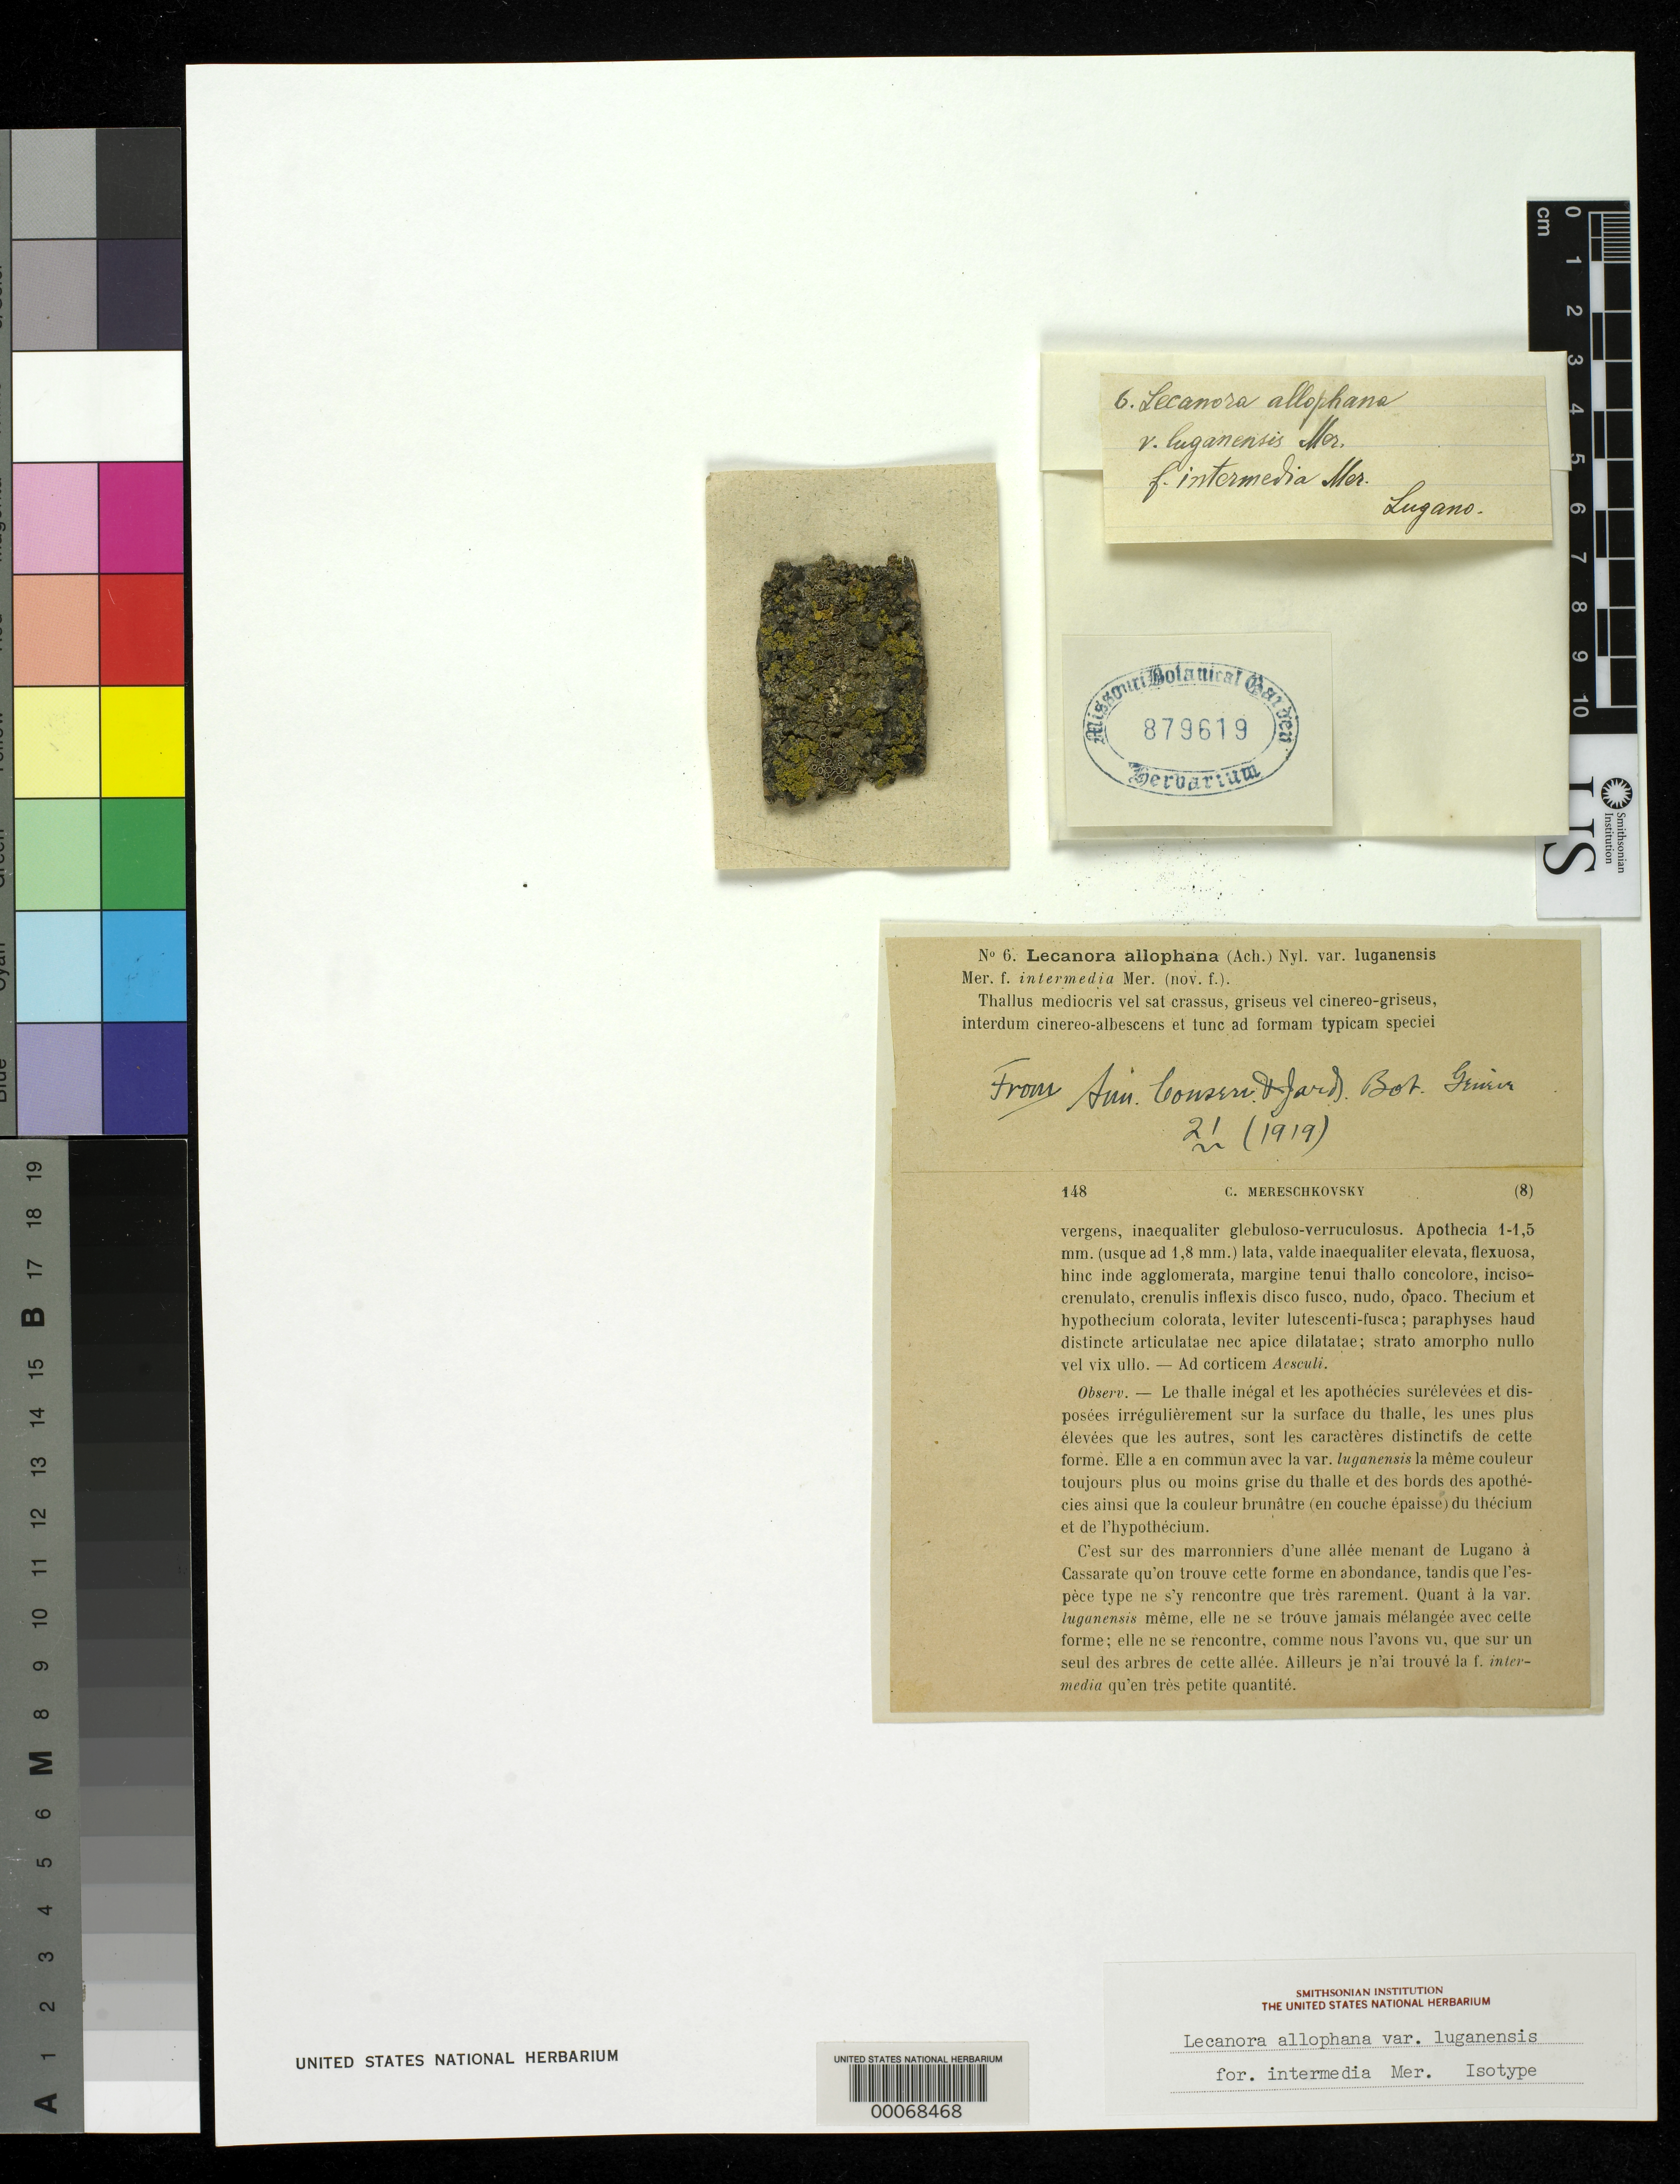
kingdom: Fungi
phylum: Ascomycota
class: Lecanoromycetes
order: Lecanorales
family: Lecanoraceae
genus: Lecanora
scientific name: Lecanora allophana f. intermedia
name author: Mereschk.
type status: Isotype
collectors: K. S. Mereschkovsky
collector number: Lich. Ticinenses 6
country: Switzerland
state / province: Ticino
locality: Path from Lugano to Cassarate.